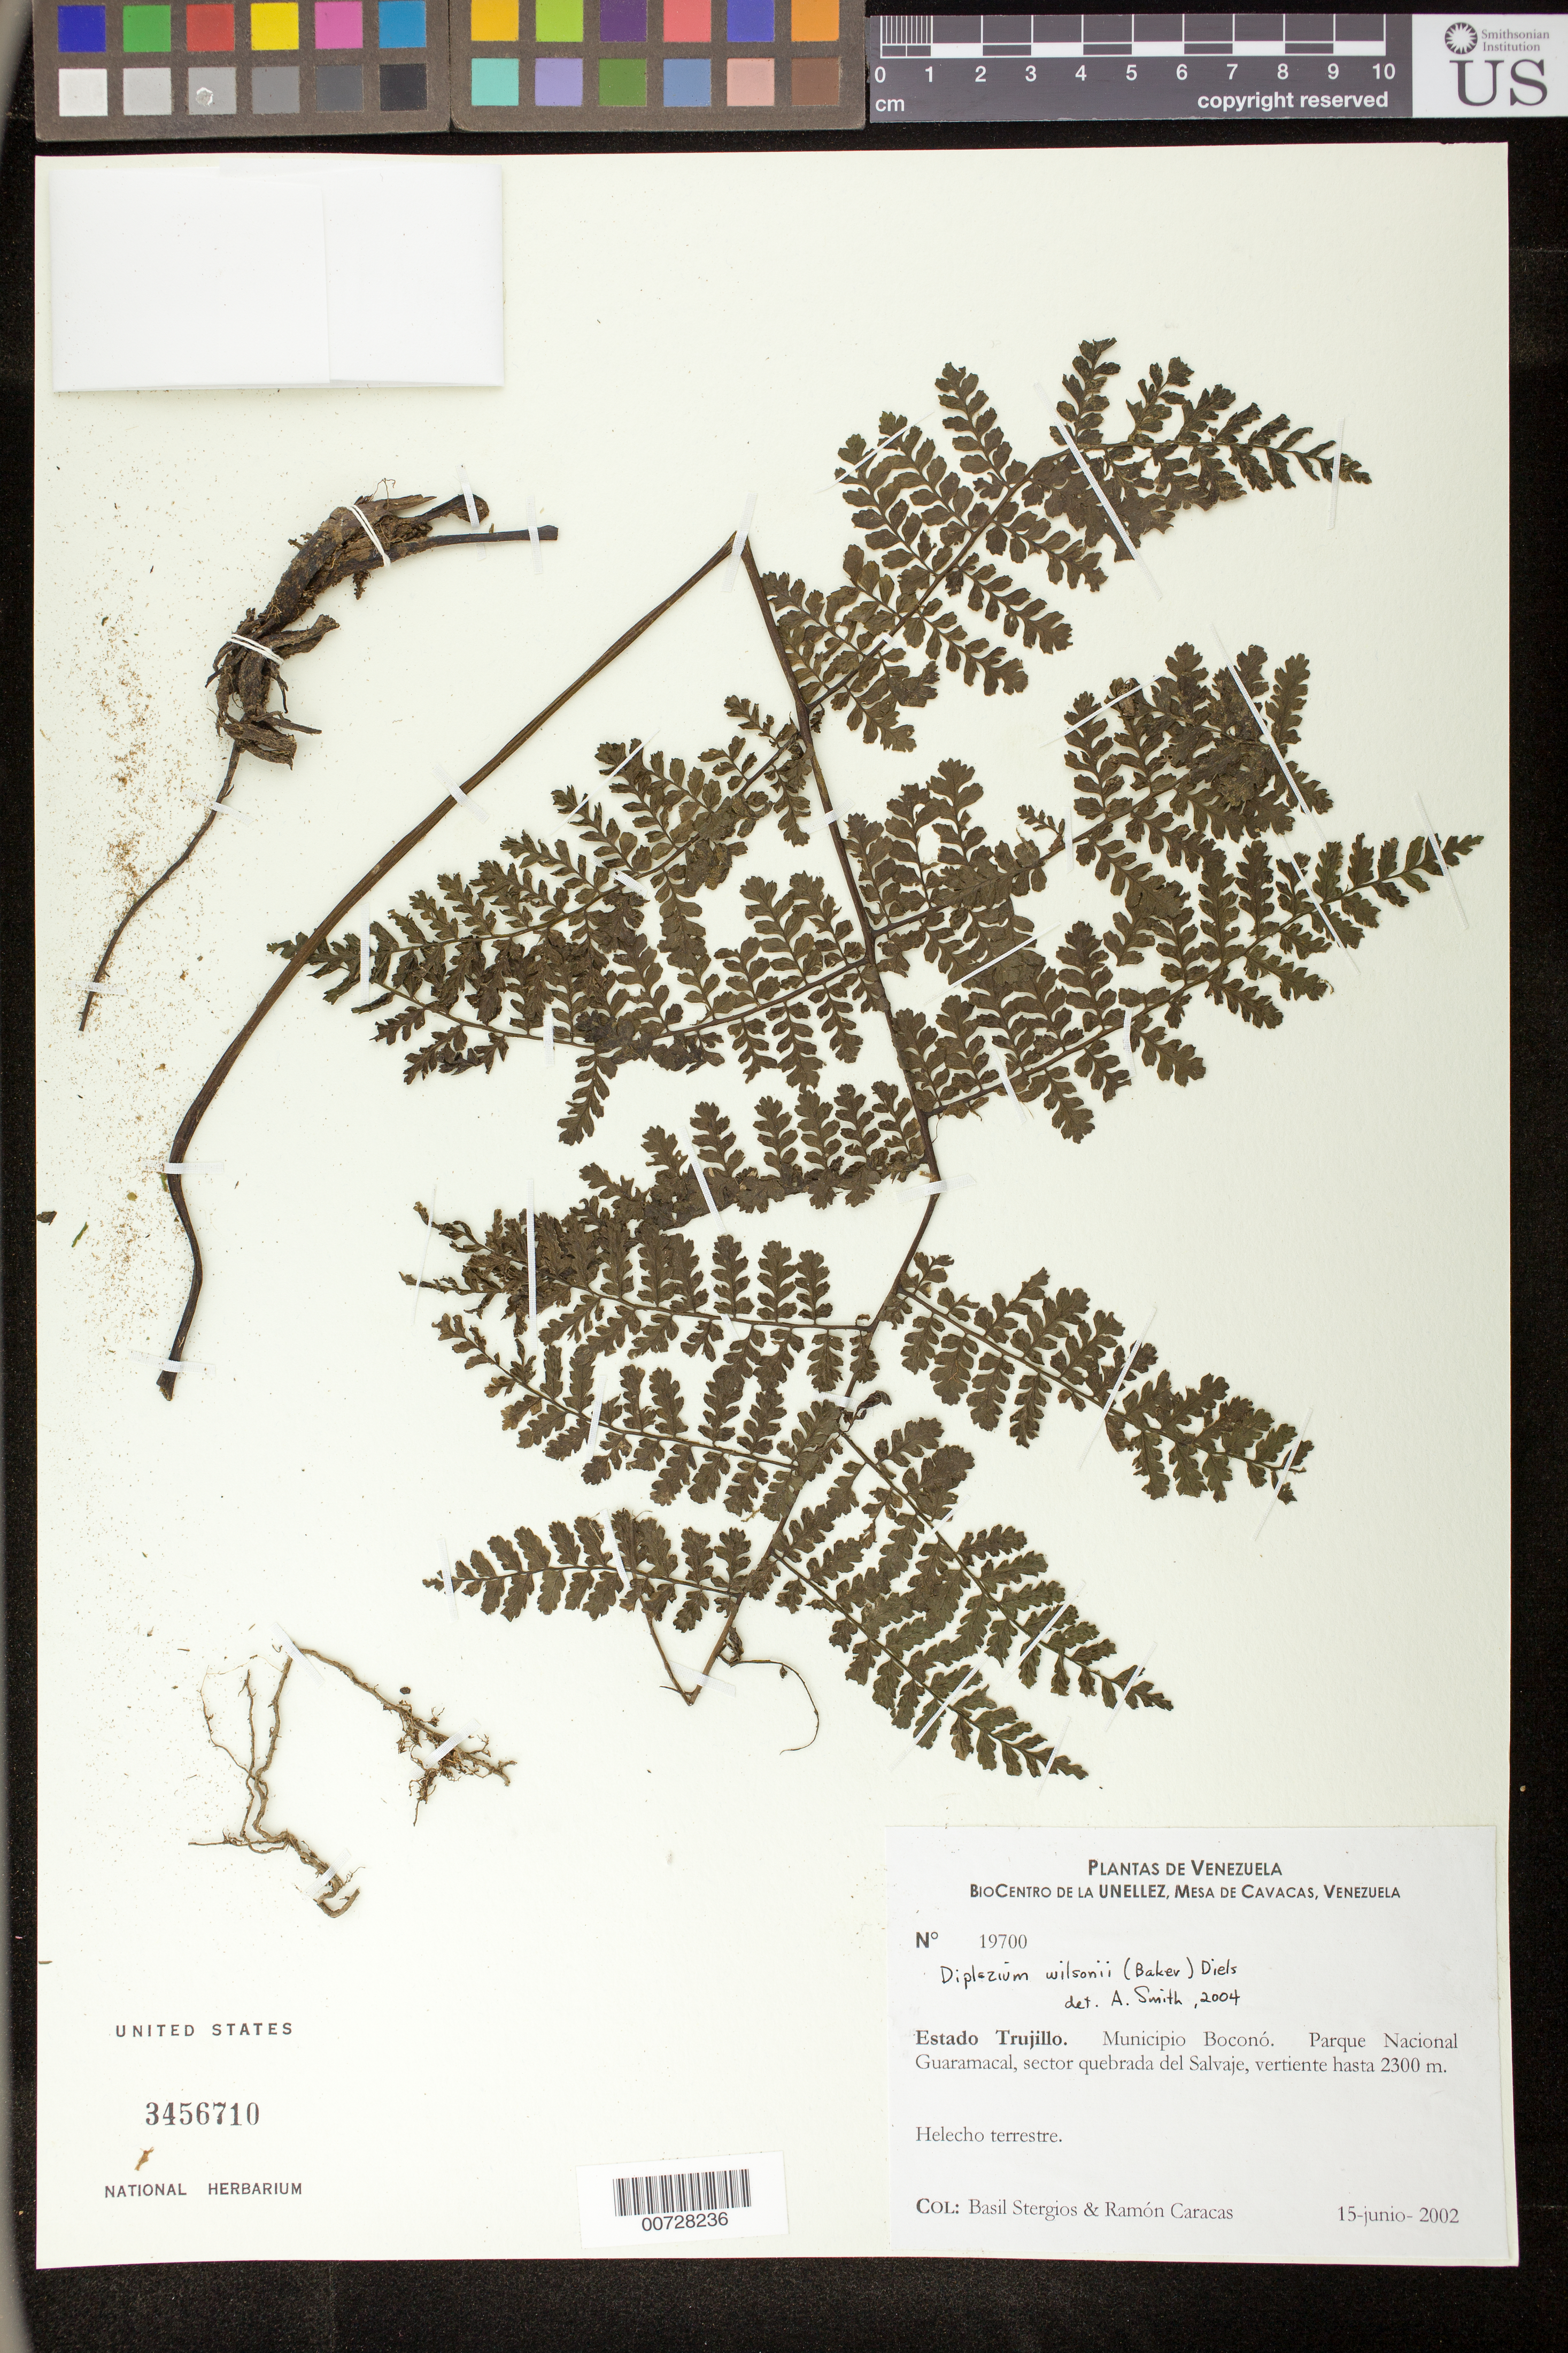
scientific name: Indet. sp. (not Combretaceae)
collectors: B. G. Stergios & R. Caracas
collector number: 19700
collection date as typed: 15 Jun 2002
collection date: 2002-06-15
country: Venezuela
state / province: Trujillo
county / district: Boconó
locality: Parque Nacional Guaramacal, sector quebrada del Salvaje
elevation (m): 2300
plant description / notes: PORT, US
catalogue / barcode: US 3456710